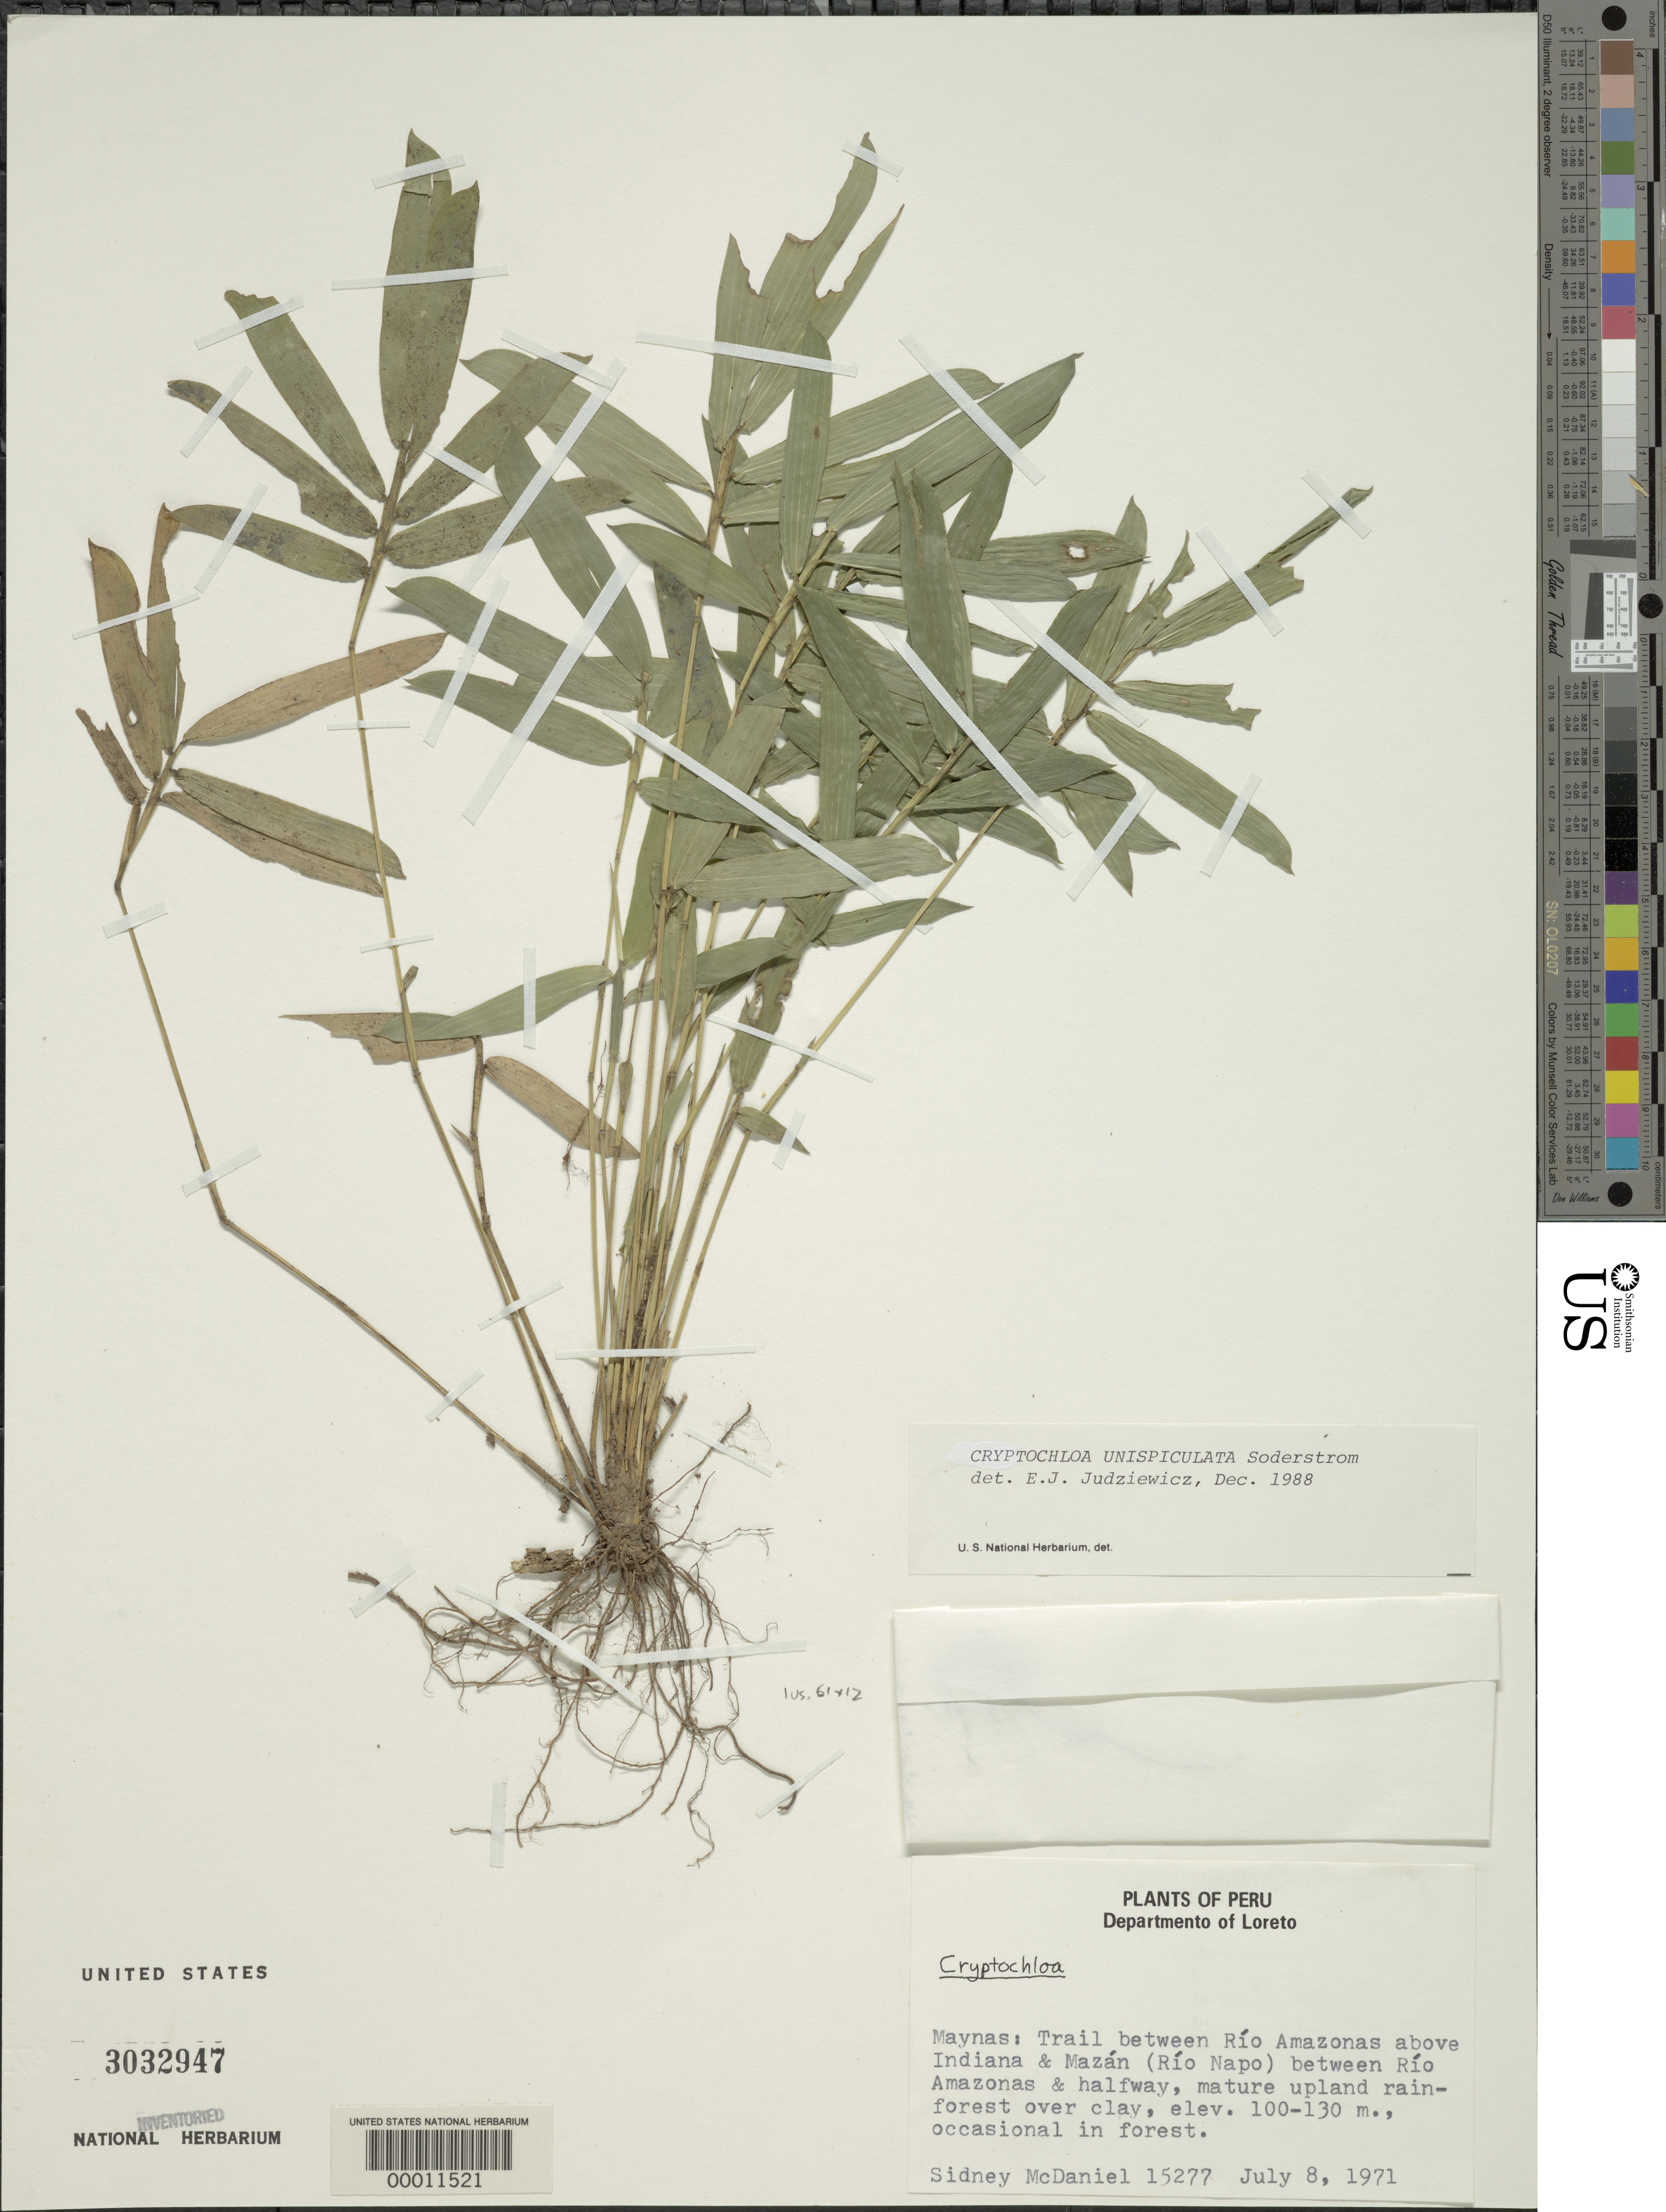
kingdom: Plantae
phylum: Tracheophyta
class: Liliopsida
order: Poales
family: Poaceae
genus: Cryptochloa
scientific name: Cryptochloa unispiculata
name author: Soderstr.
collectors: S. McDaniel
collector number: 15277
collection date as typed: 08 Jul 1971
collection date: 1971-07-08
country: Peru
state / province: Loreto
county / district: Maynas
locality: Trail between rio amazonas above indiana & mazan between rio amazonas & halfway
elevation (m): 100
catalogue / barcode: US 3032947